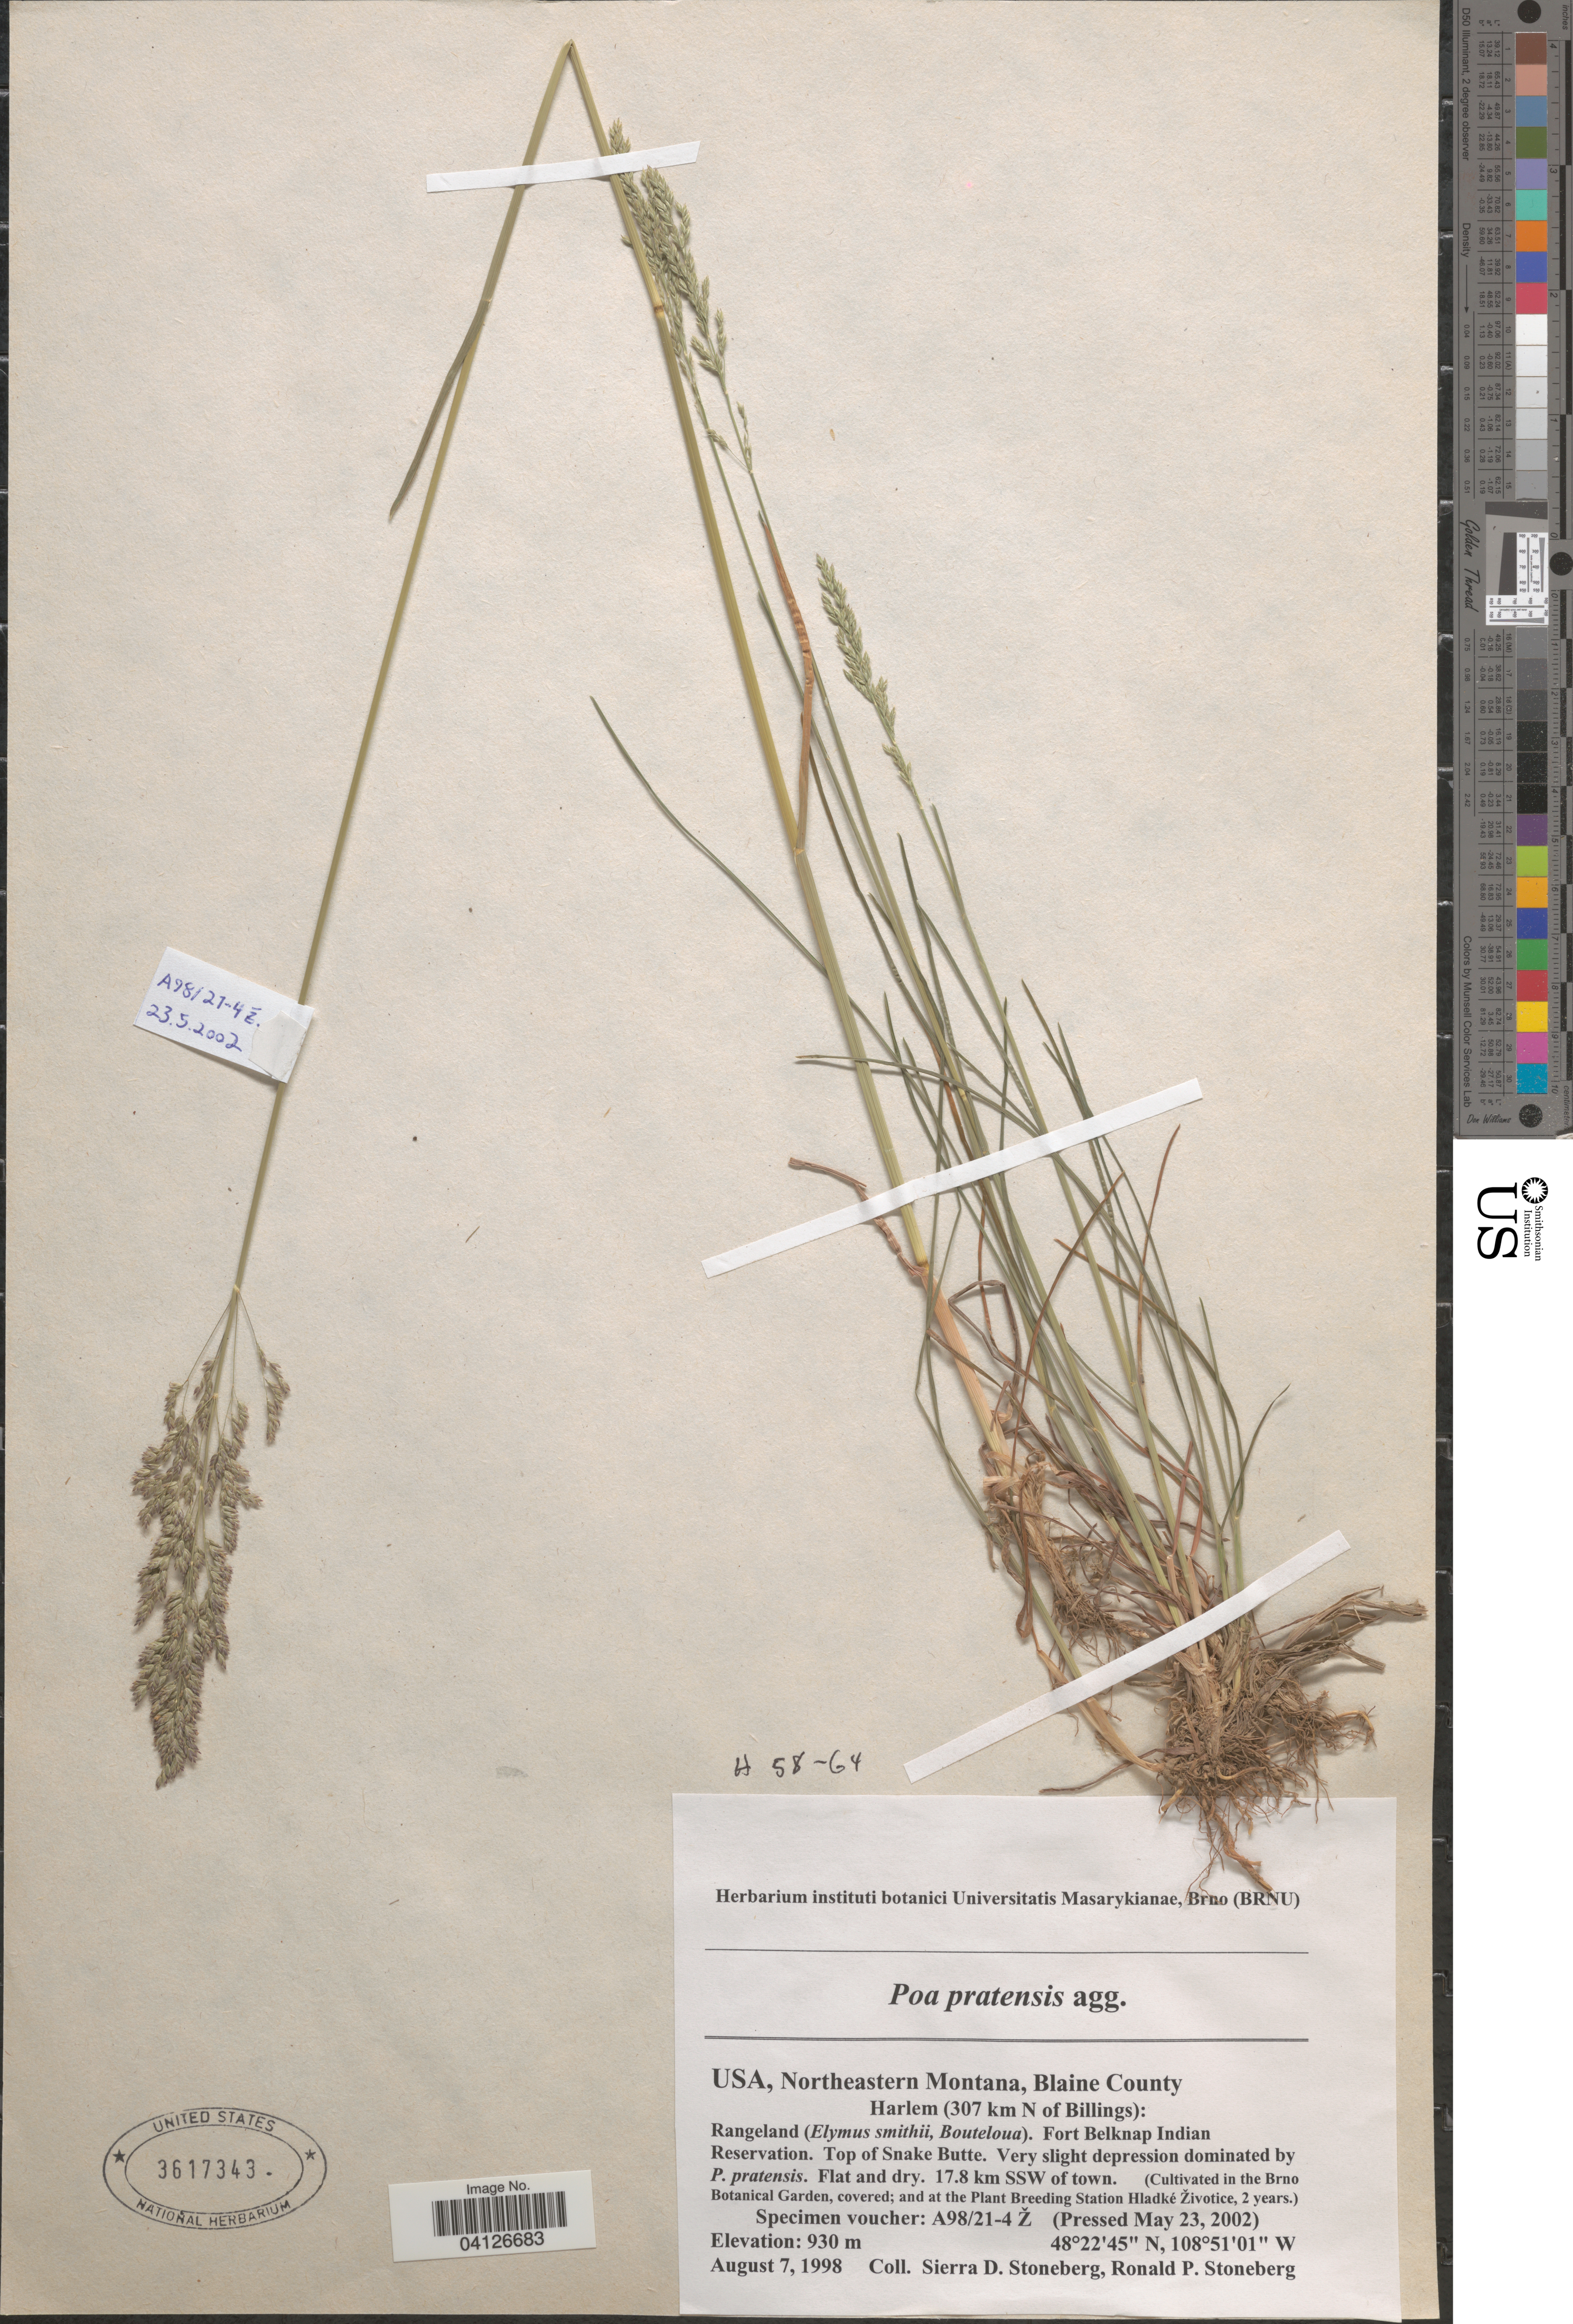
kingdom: Plantae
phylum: Tracheophyta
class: Liliopsida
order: Poales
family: Poaceae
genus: Poa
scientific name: Poa pratensis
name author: L.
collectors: Ex herb. instituti botanici Universitatis Masarykianae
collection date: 2002-05-23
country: Czechia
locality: (Cultivated in the Brno Botanical Garden, covered; and at the Plant Breeding Station Hladké Životice, 2 years.).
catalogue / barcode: US 3617343